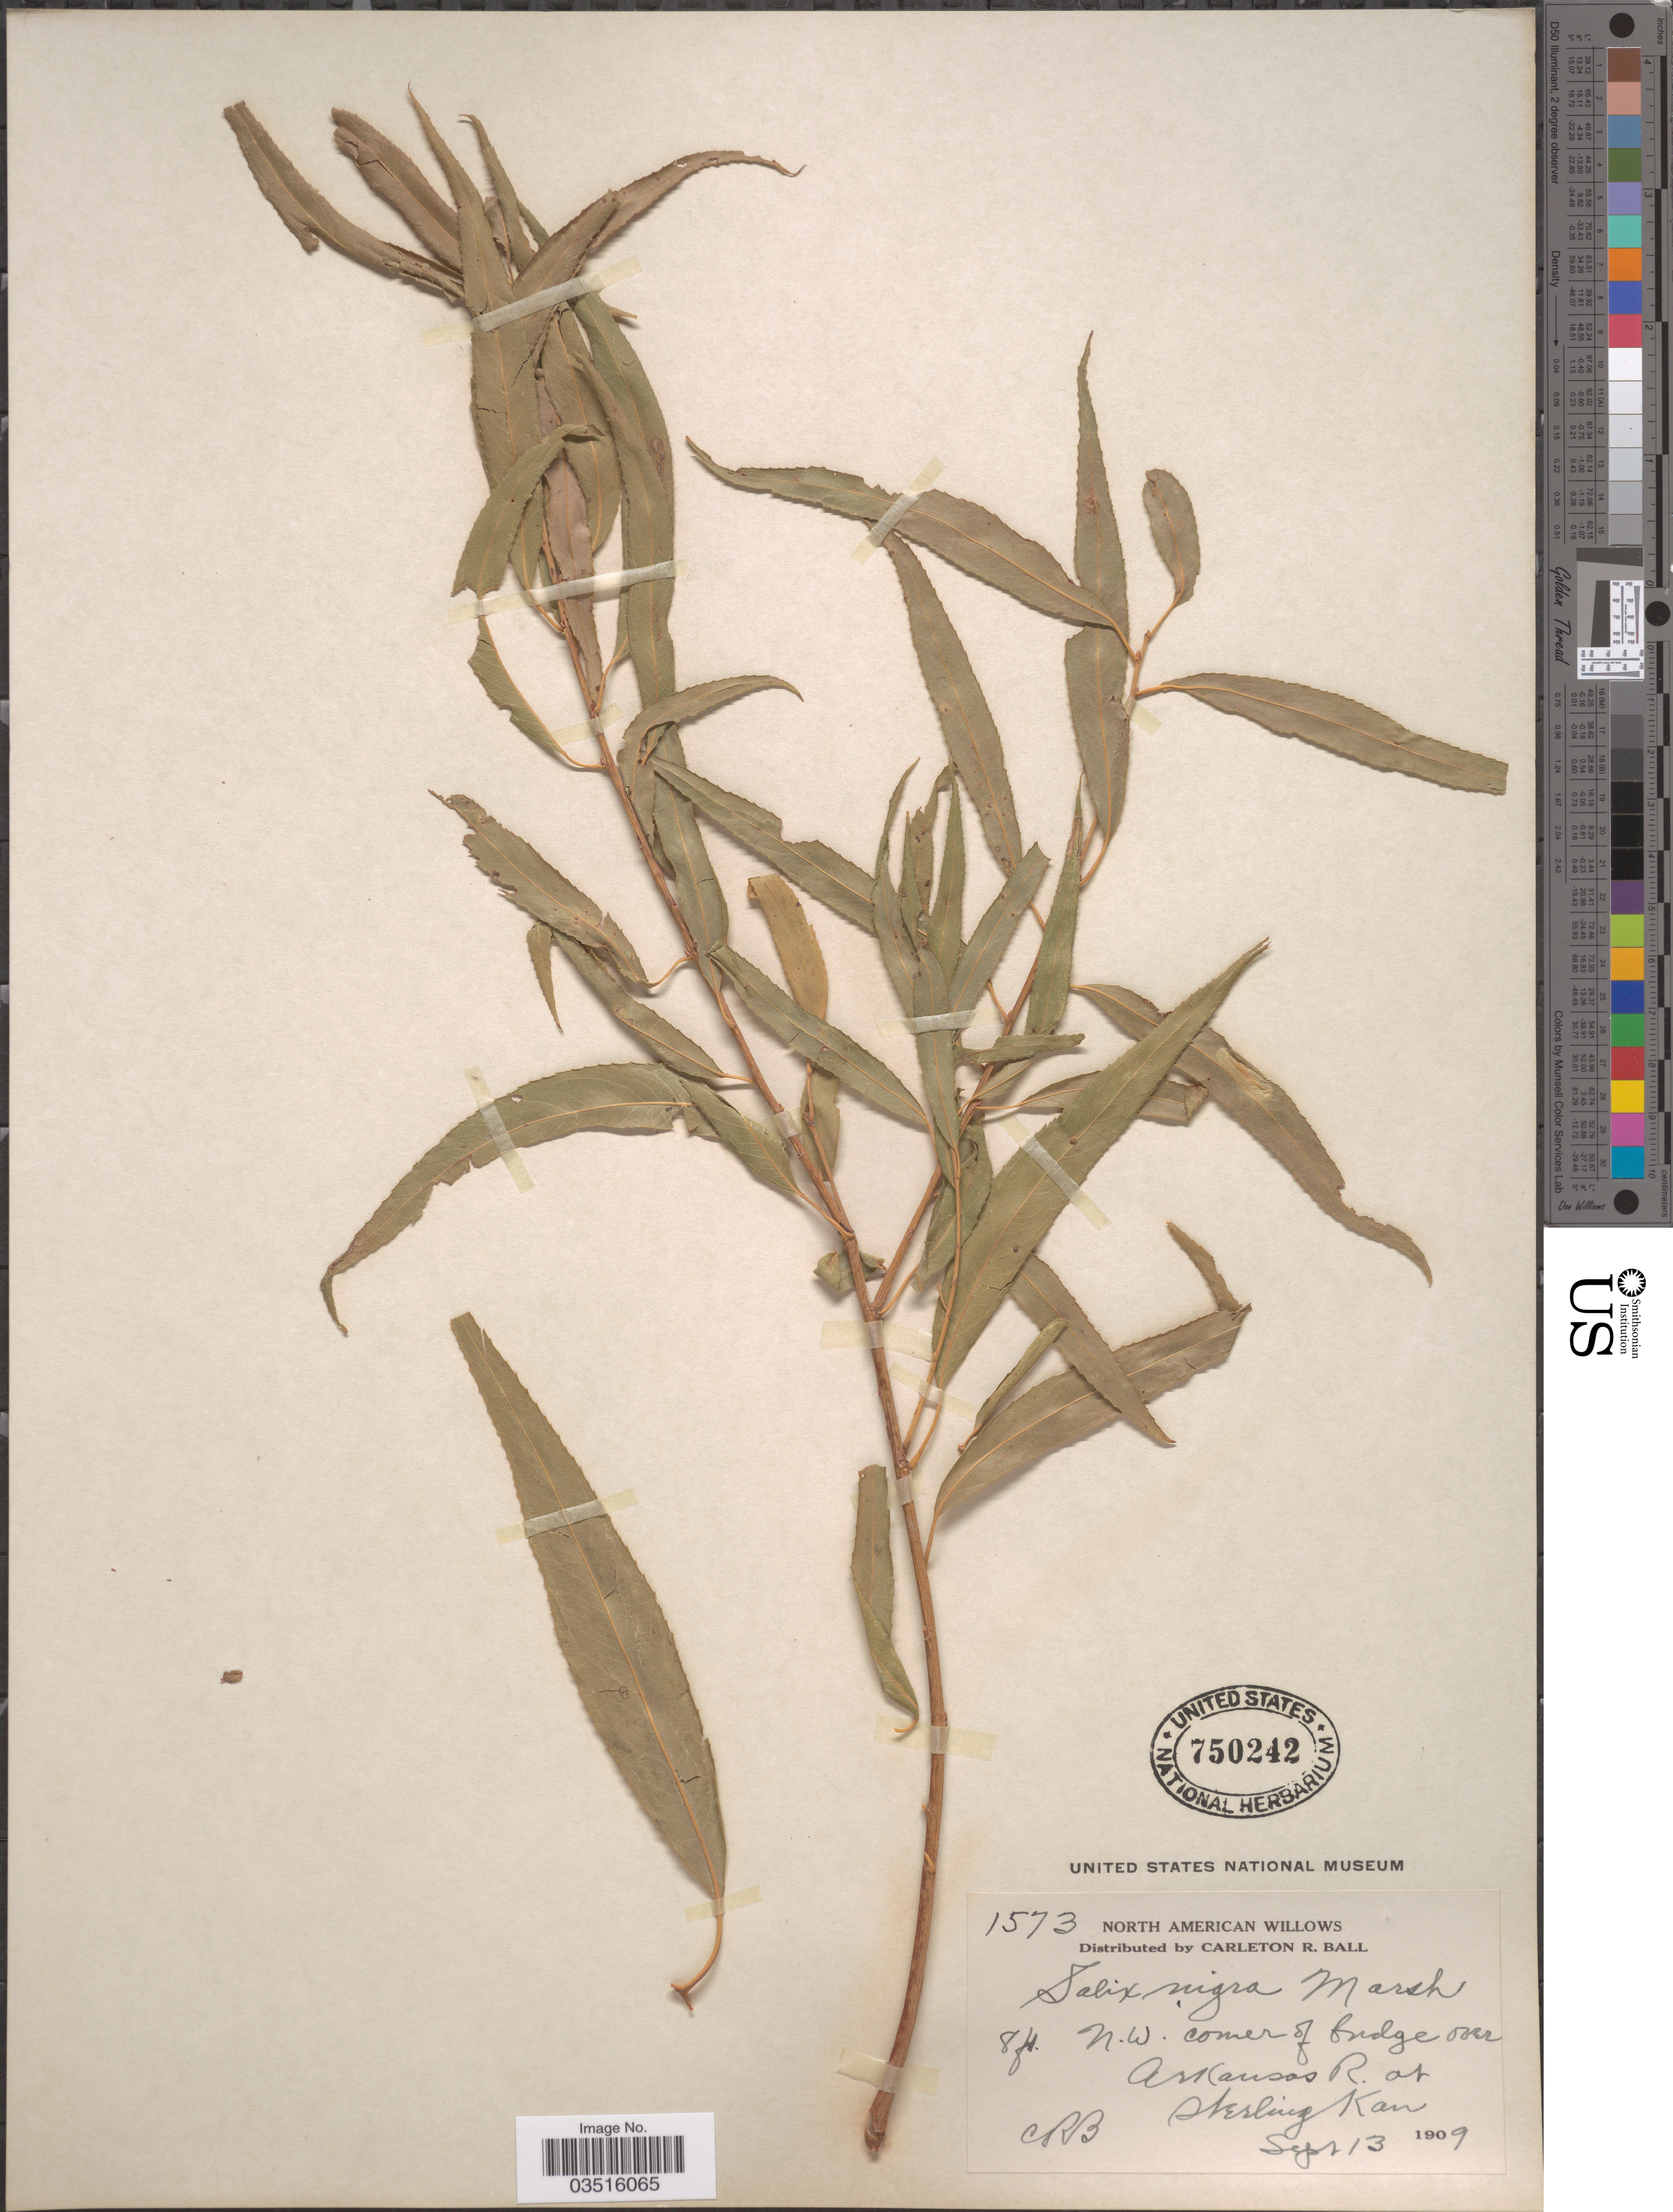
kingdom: Plantae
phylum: Tracheophyta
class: Magnoliopsida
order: Malpighiales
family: Salicaceae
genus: Salix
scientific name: Salix nigra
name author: Marshall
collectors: C. R. Ball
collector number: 1573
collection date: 1909-09-13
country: United States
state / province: Kansas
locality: N.W. corner of bridge over Arkansas R. at Sterling Kan.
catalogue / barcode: US 750242